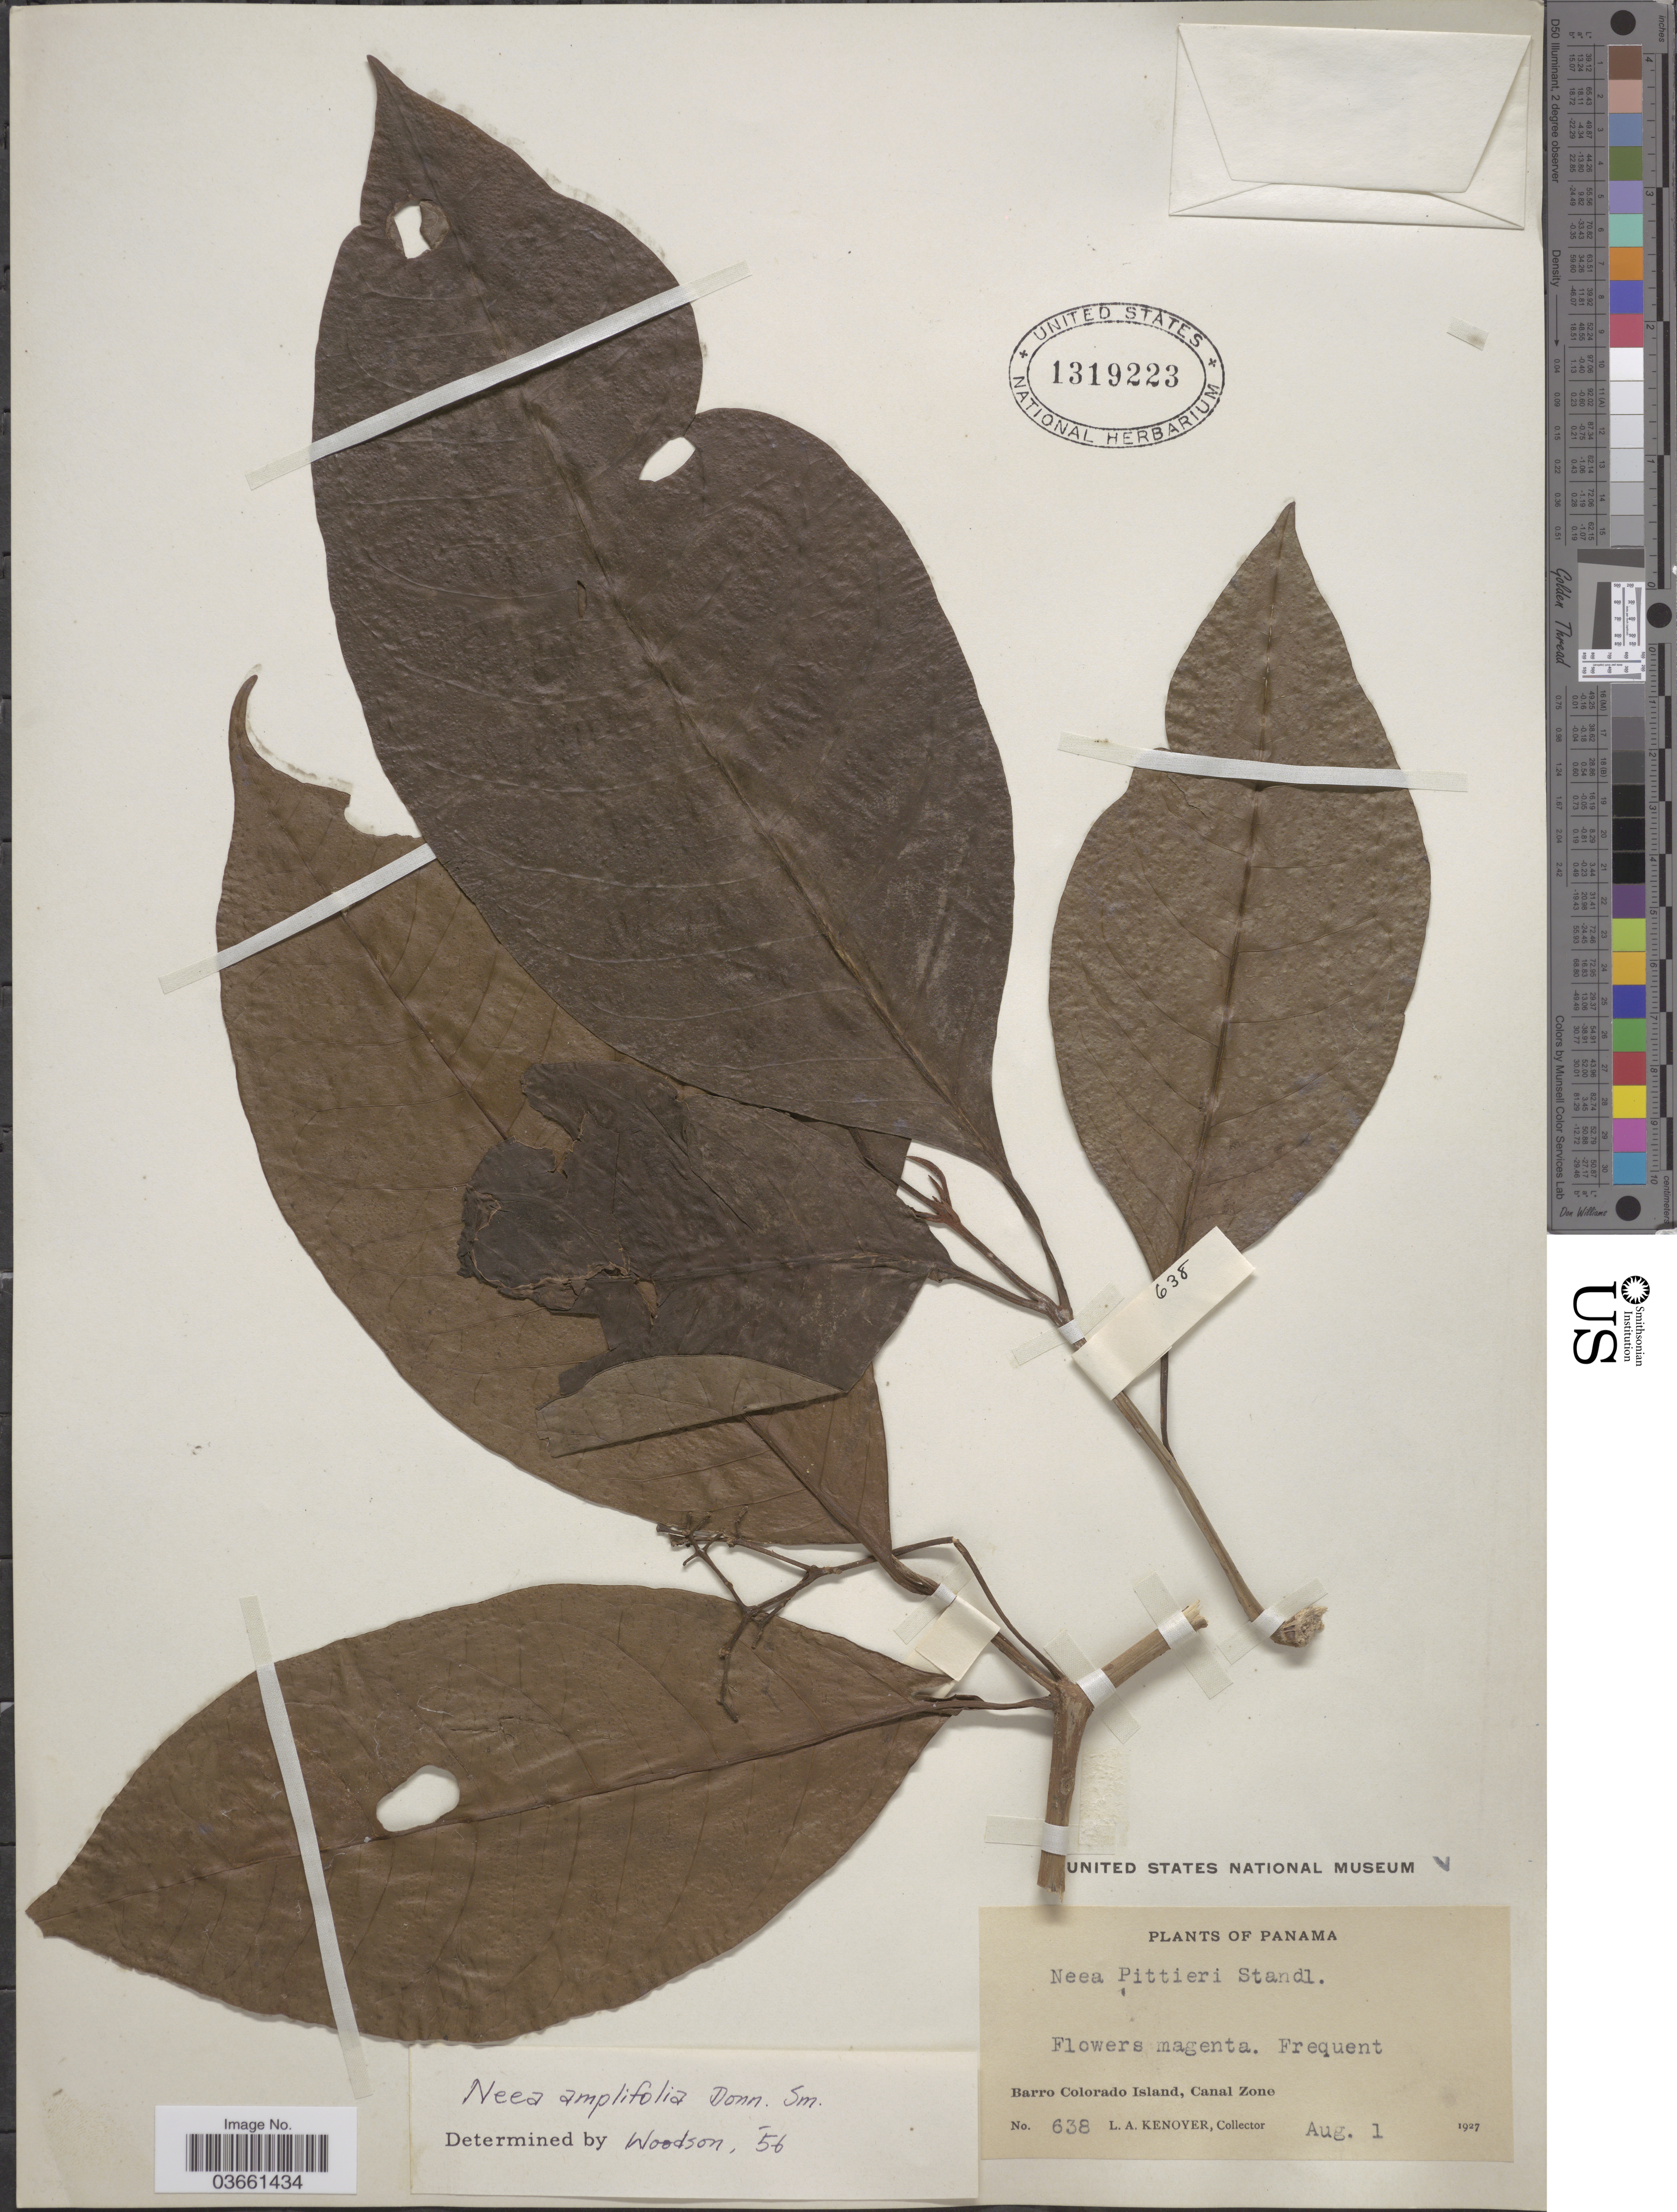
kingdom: Plantae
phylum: Tracheophyta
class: Magnoliopsida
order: Caryophyllales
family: Nyctaginaceae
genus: Neea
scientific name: Neea amplifolia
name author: Donn. Sm.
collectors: L. A. Kenoyer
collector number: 638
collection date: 1927-08-01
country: Panama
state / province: Panamá Oeste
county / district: Canal Zone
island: Barro Colorado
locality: Barro Colorado Island, Canal Zone.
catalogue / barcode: US 1319223